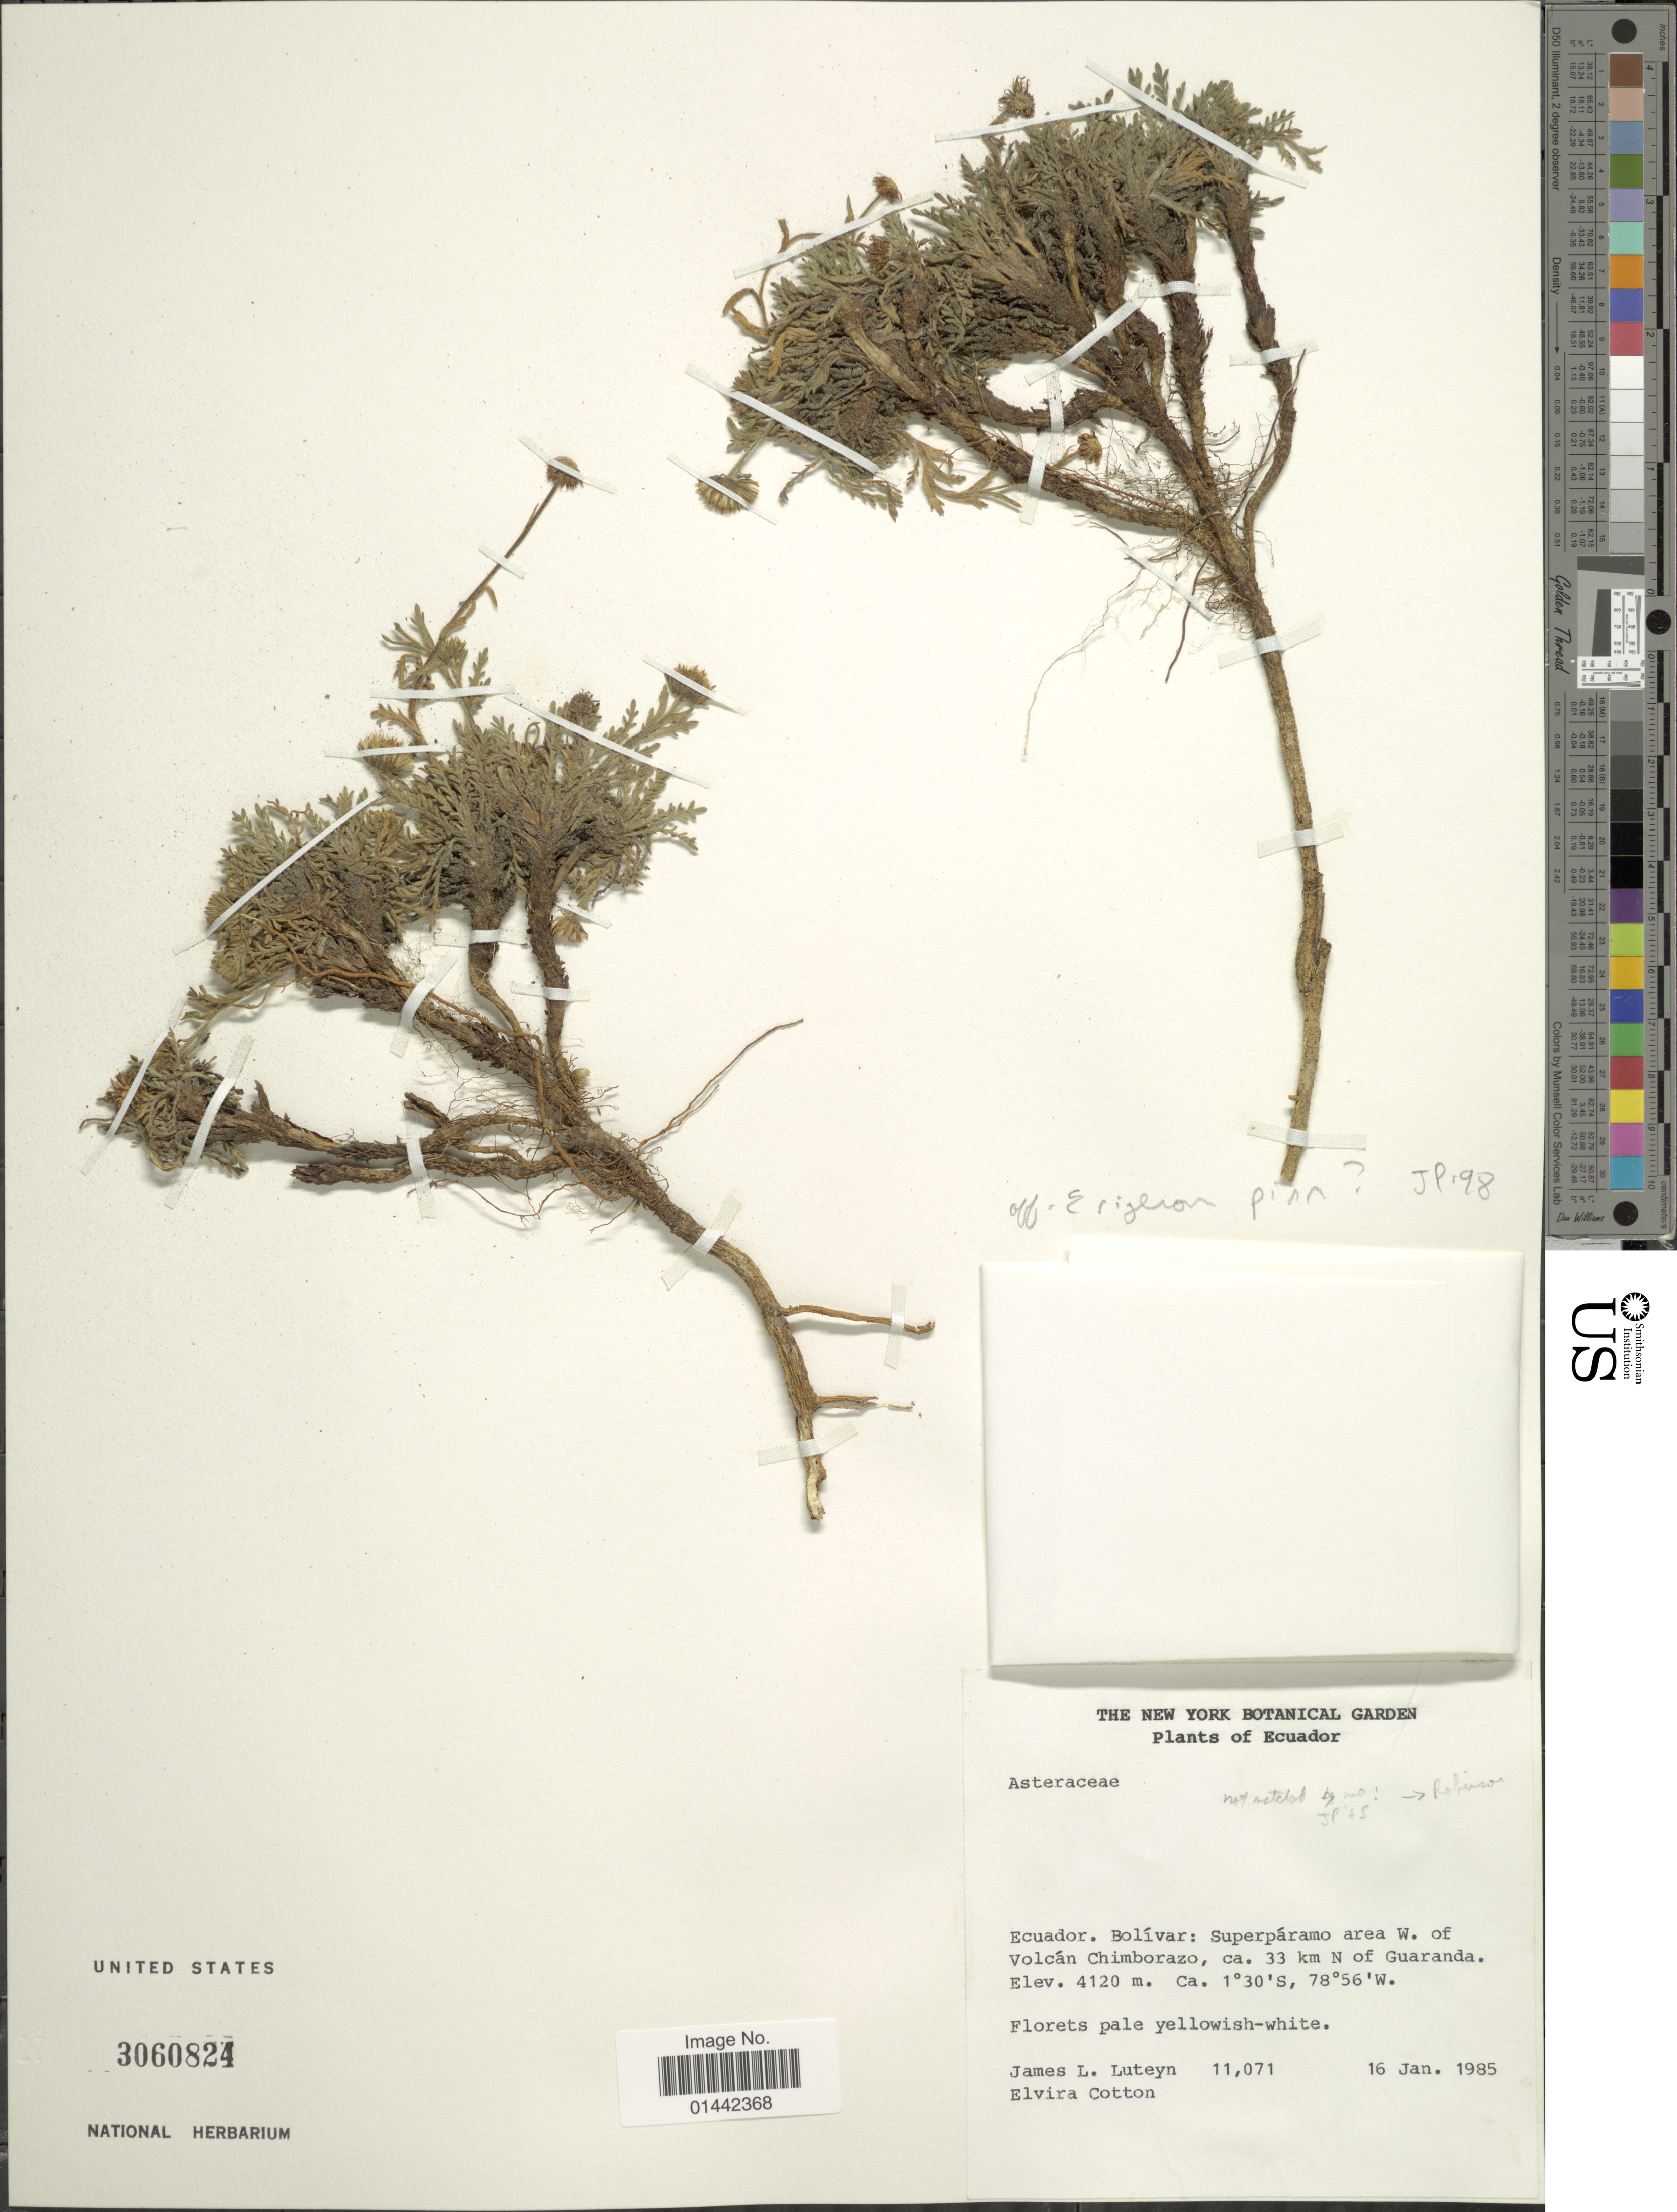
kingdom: Plantae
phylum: Tracheophyta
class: Magnoliopsida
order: Asterales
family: Asteraceae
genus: Erigeron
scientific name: Erigeron pinnatum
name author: Turcz.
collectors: J. L. Luteyn & E. Cotton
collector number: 11071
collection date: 1985-01-16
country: Ecuador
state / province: Bolívar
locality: Superpáramo area W. of Volcán Chimborazo, ca. 33 km N of Guaranda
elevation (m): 4120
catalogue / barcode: US 3060824